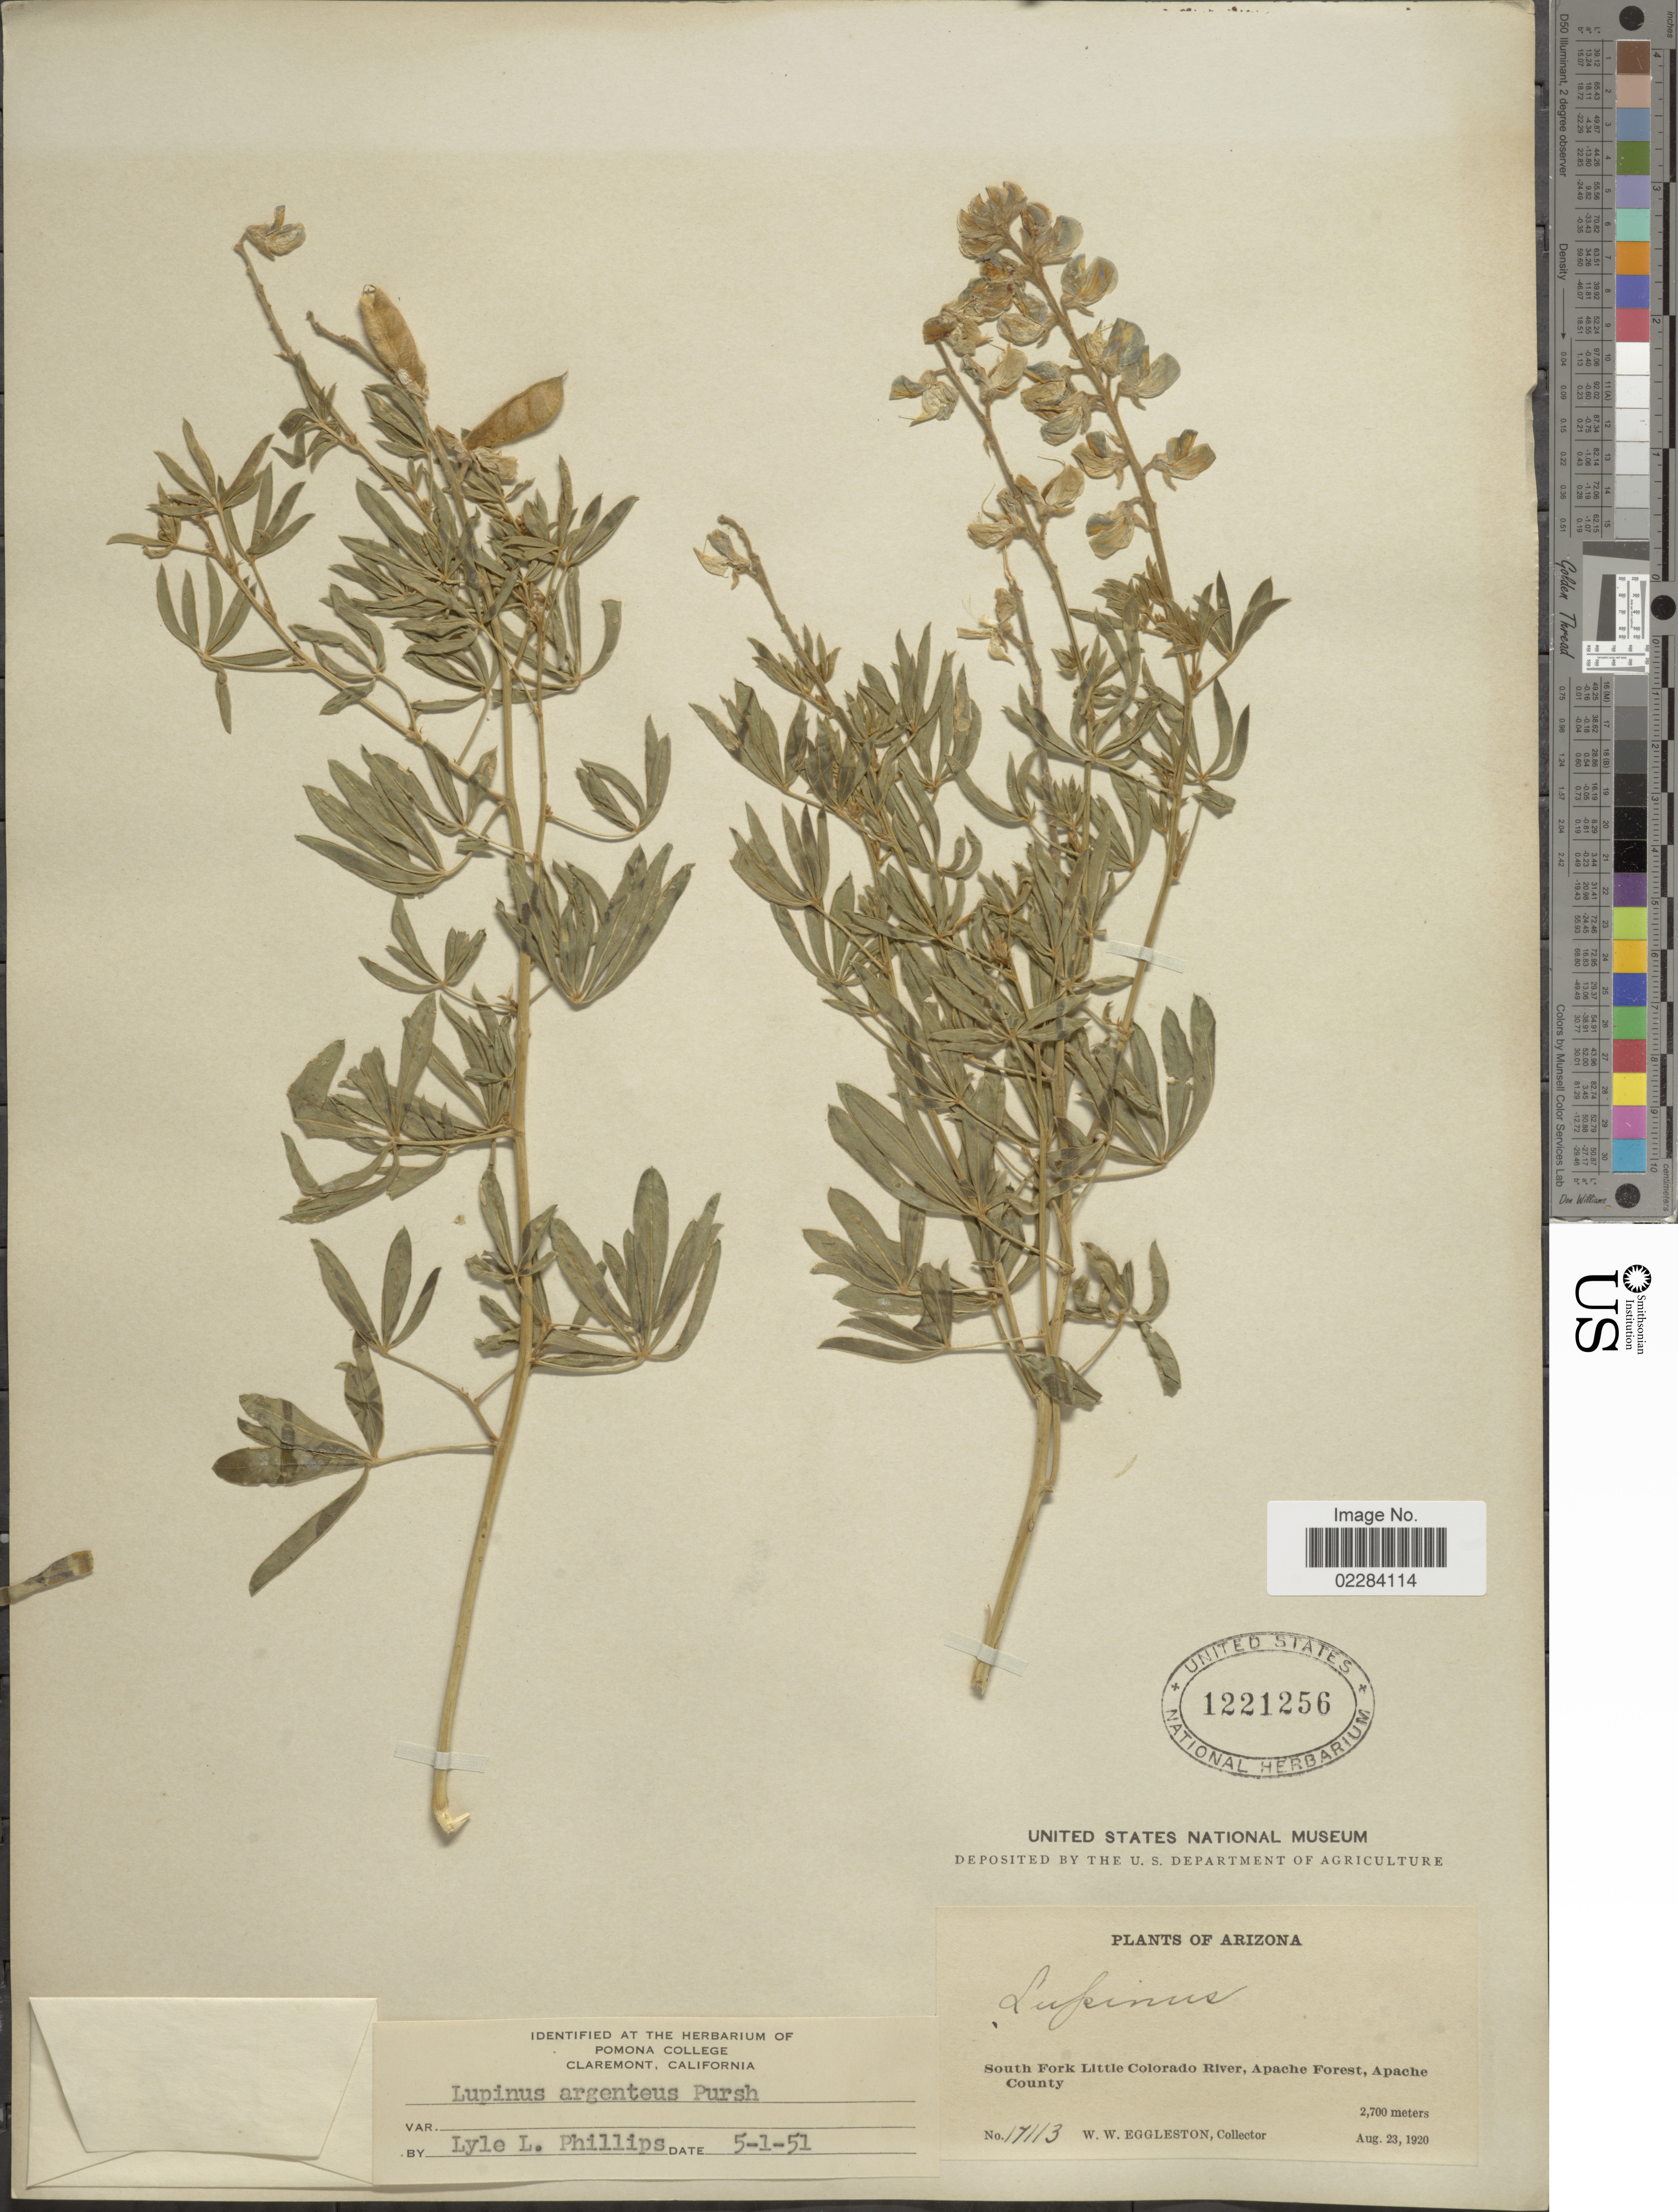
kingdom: Plantae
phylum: Tracheophyta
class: Magnoliopsida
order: Fabales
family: Fabaceae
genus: Lupinus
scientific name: Lupinus argenteus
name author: Pursh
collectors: W. W. Eggleston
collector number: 17113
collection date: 1920-08-23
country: United States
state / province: Arizona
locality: South Fork Little Colorado River, Apache Forest, Apache County.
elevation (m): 2700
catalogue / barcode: US 1221256